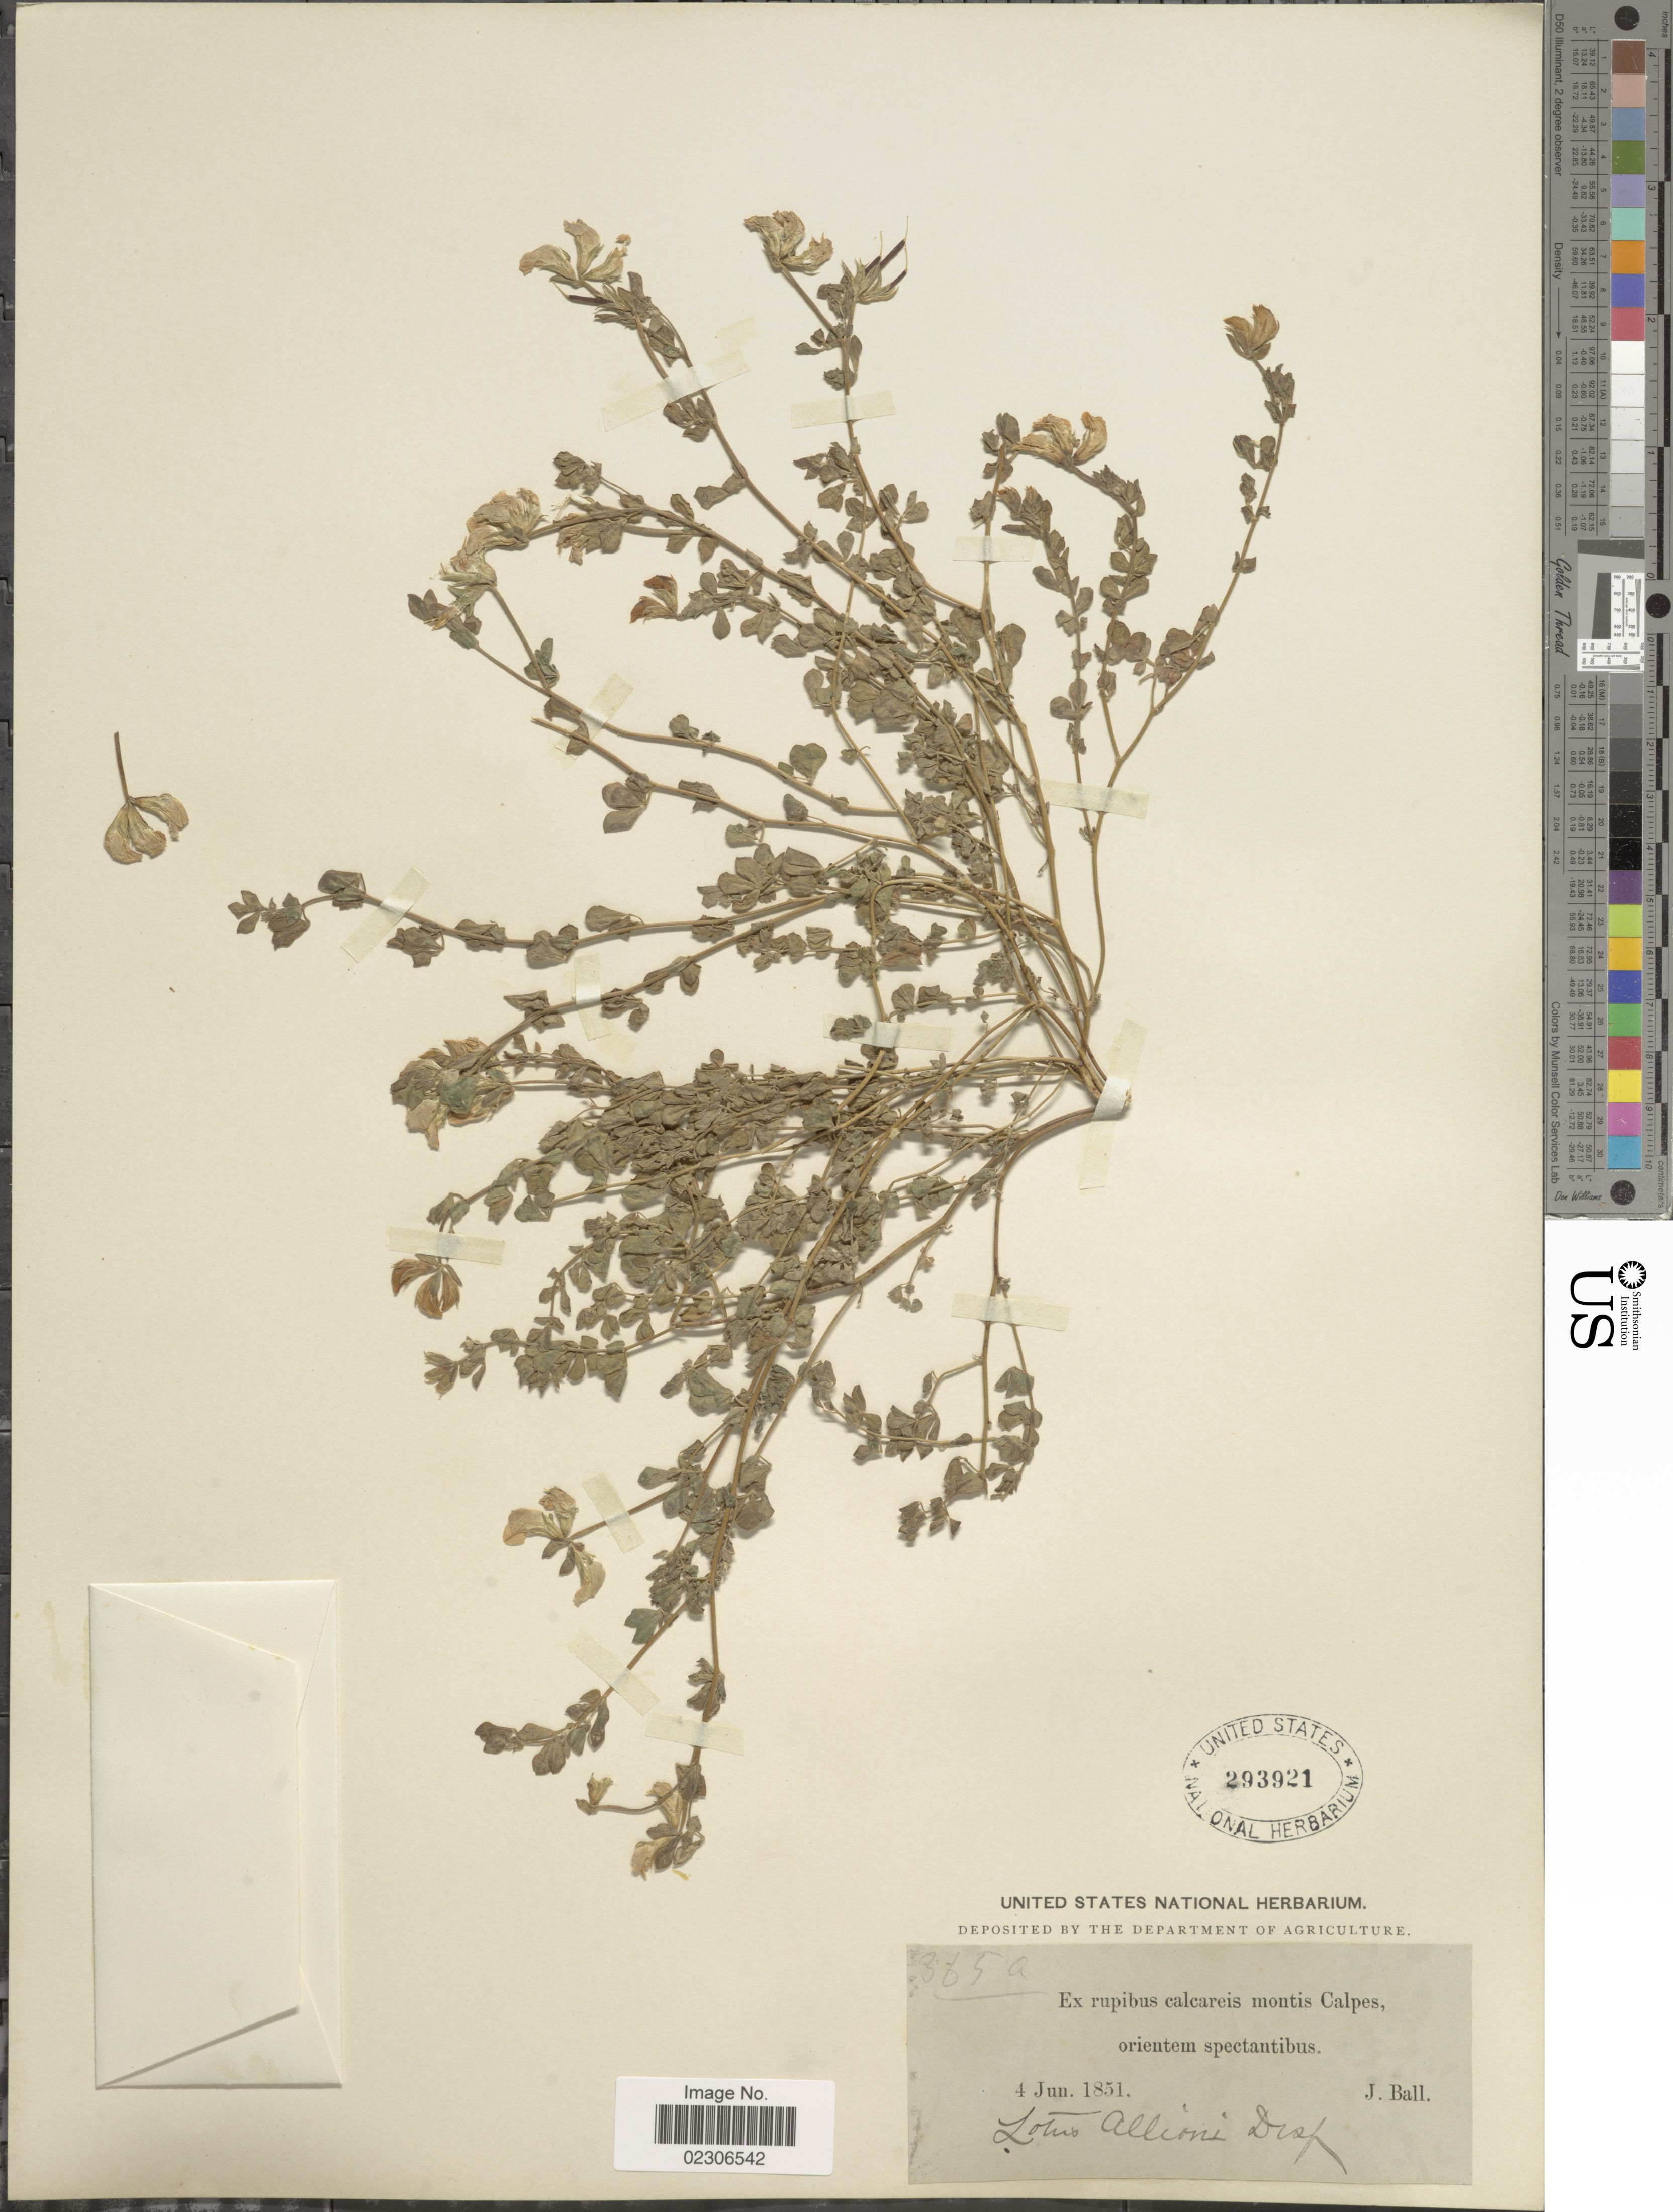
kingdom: Plantae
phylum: Tracheophyta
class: Magnoliopsida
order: Fabales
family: Fabaceae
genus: Lotus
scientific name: Lotus allionii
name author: Desv.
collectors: J. Ball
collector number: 365a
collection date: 1851-06-04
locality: Montis Calpes, orientem spectantibus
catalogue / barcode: US 293921